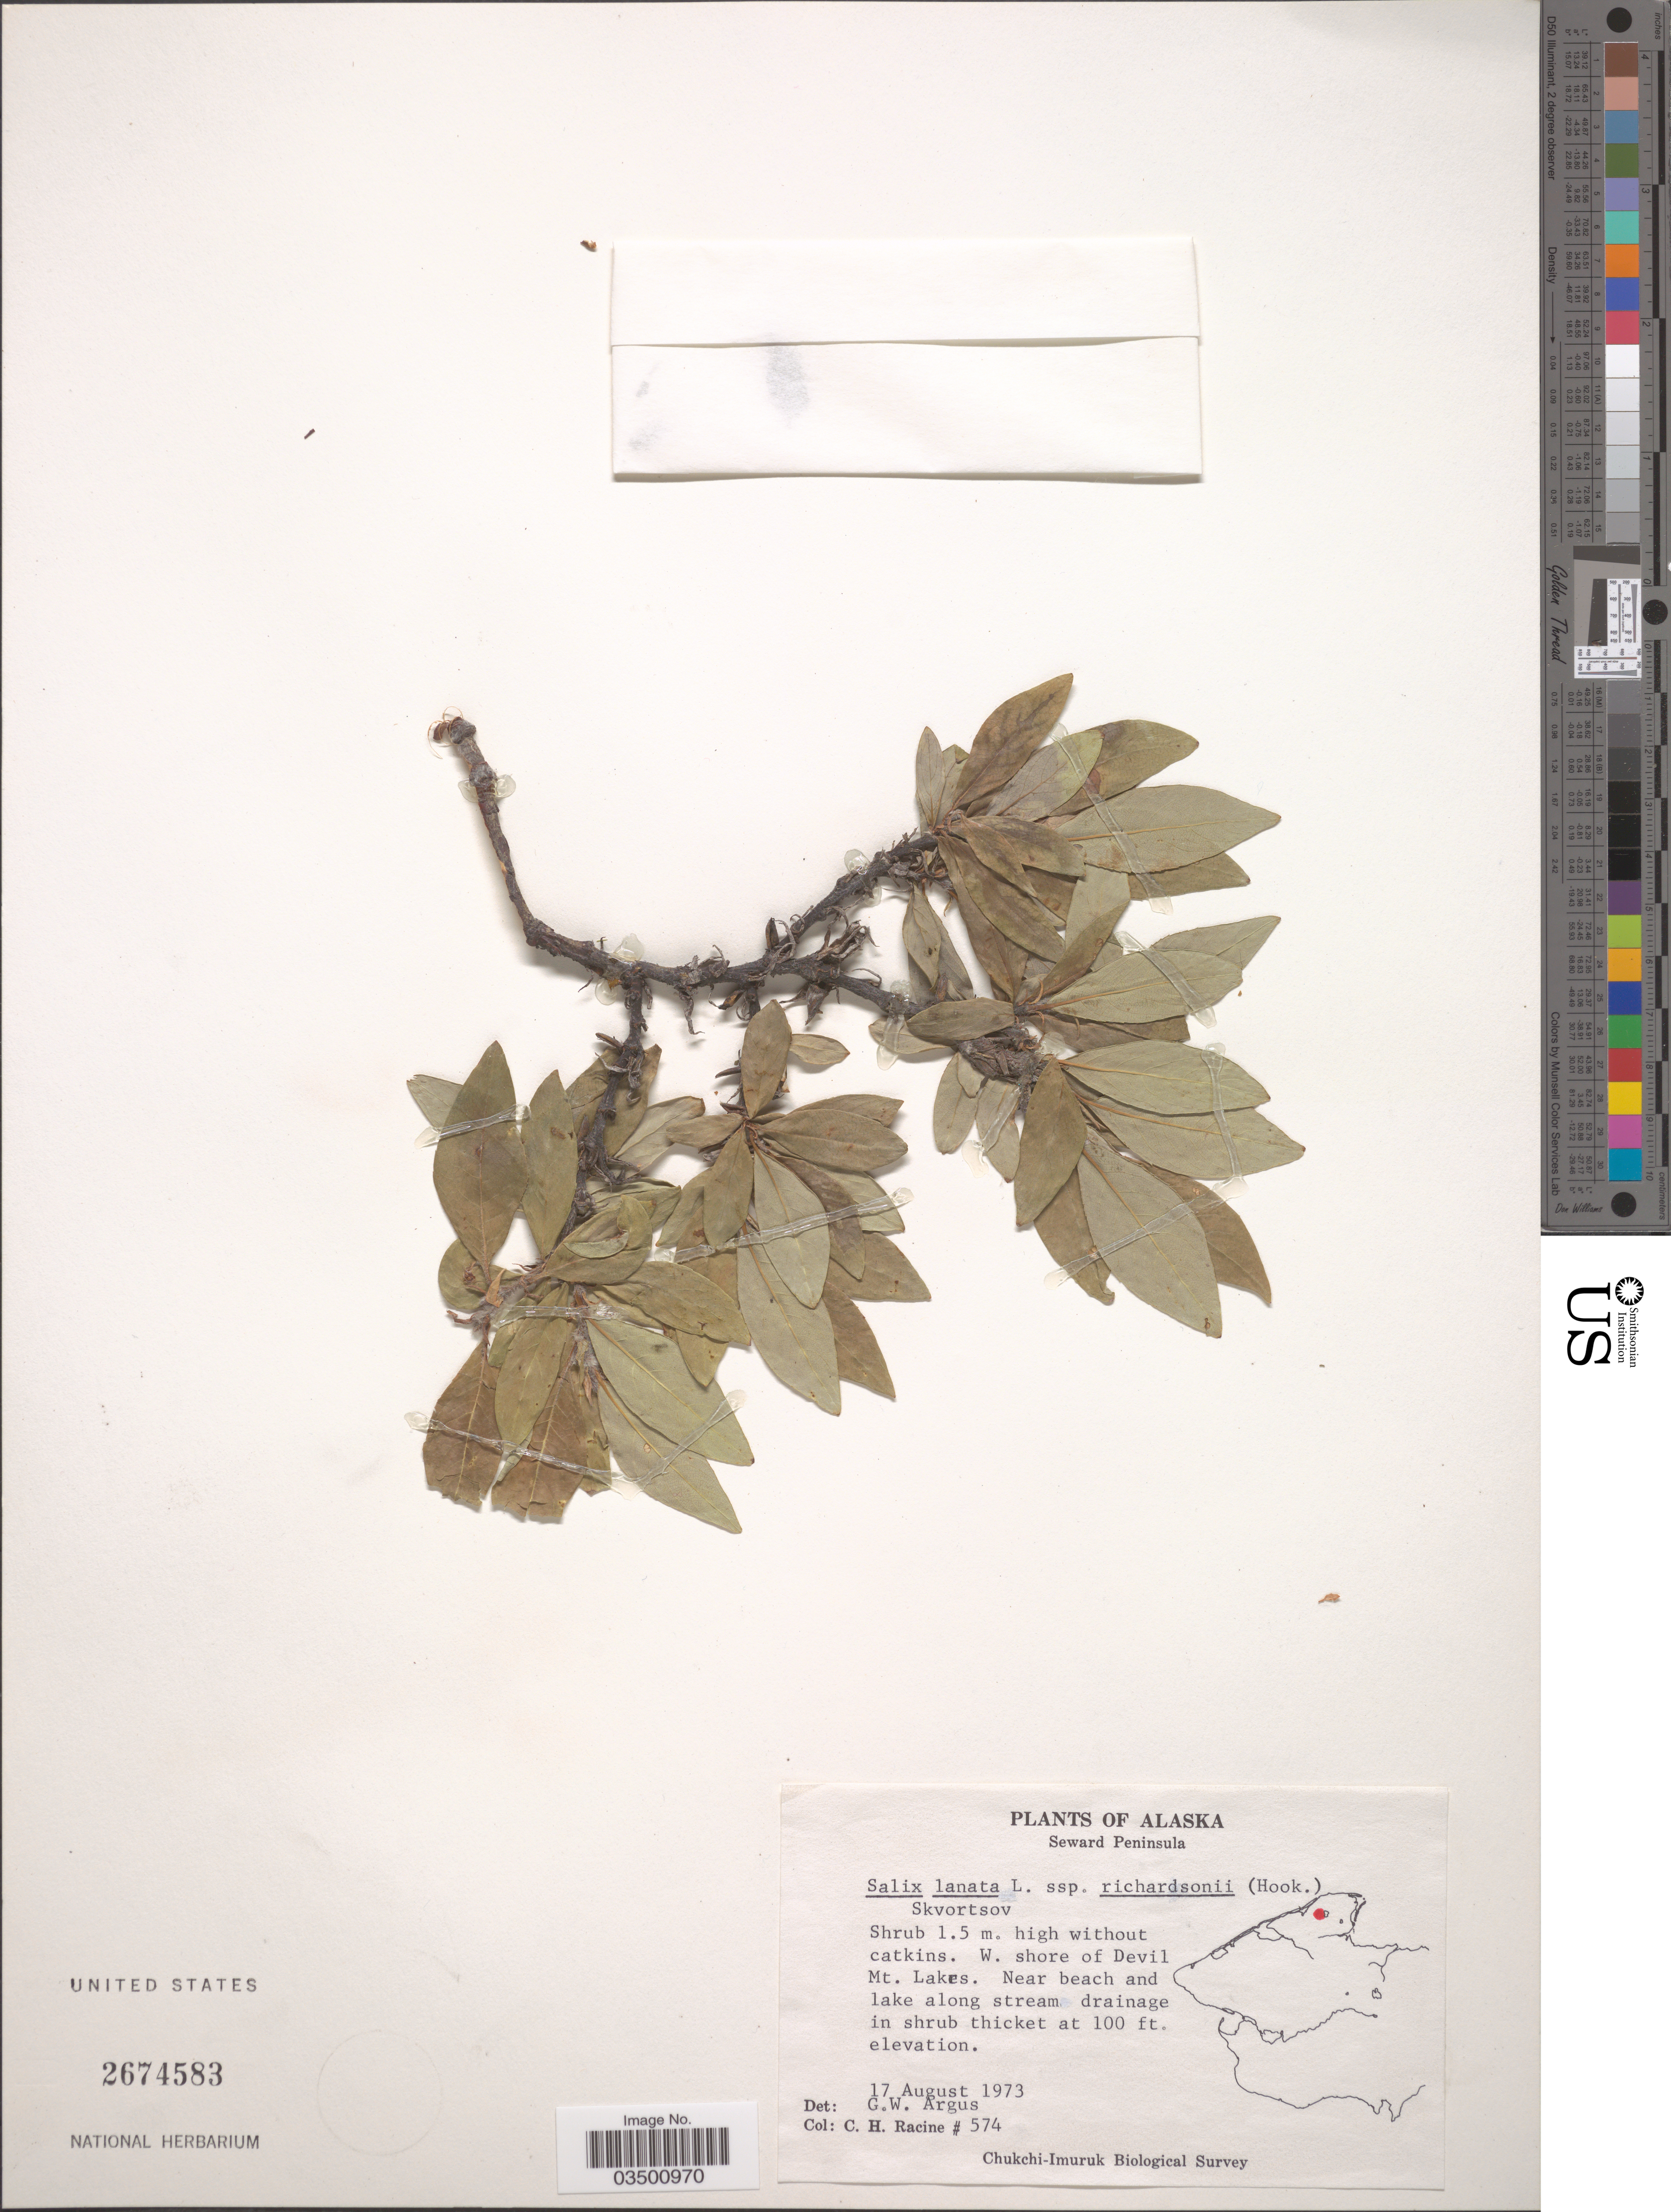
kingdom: Plantae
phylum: Tracheophyta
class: Magnoliopsida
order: Malpighiales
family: Salicaceae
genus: Salix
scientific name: Salix lanata subsp. richardsonii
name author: (Hook.) A.K. Skvortsov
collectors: C. Racine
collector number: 574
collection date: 1973-08-17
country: United States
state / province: Alaska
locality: Seward Peninsula. W. shore of Devil Mt. Lakes. Near beach and lake along stream drainage.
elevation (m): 30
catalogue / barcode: US 2674583